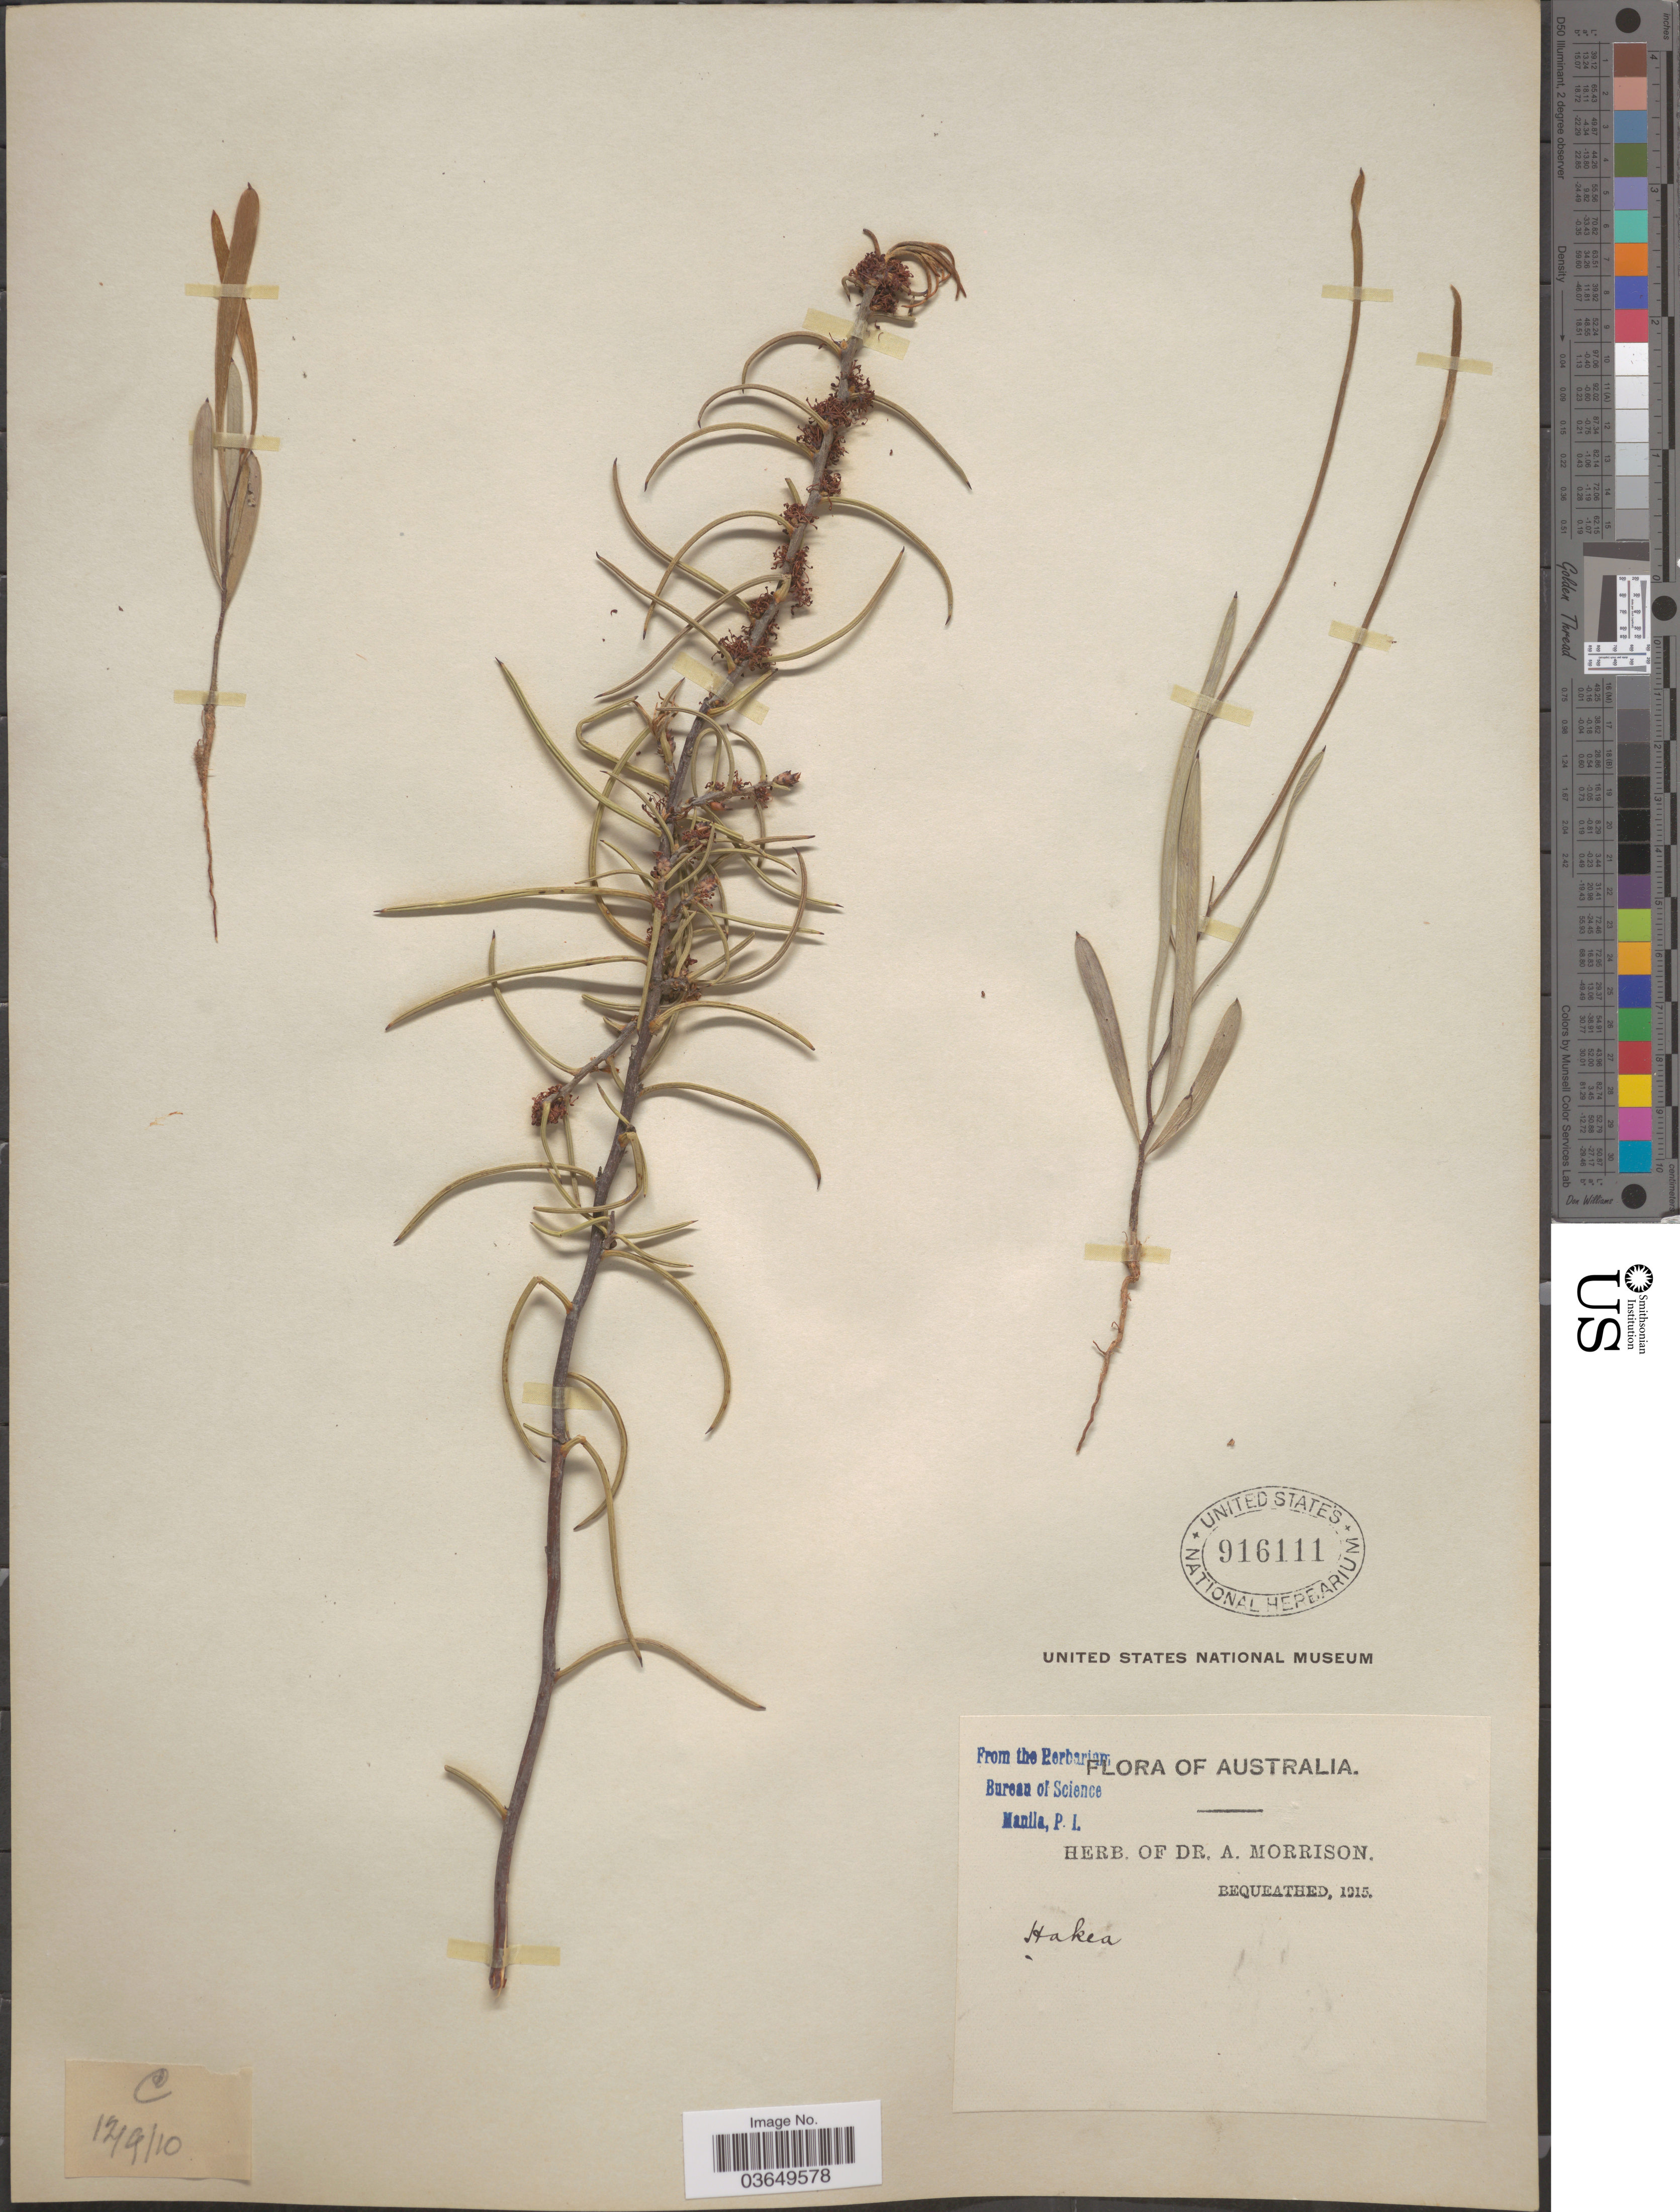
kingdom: Plantae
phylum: Tracheophyta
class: Magnoliopsida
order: Proteales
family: Proteaceae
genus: Hakea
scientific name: Hakea sp.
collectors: ex herb. Dr. A. Morrison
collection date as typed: Transcribed d/m/y: 12/9/10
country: Australia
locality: C.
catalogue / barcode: US 916111